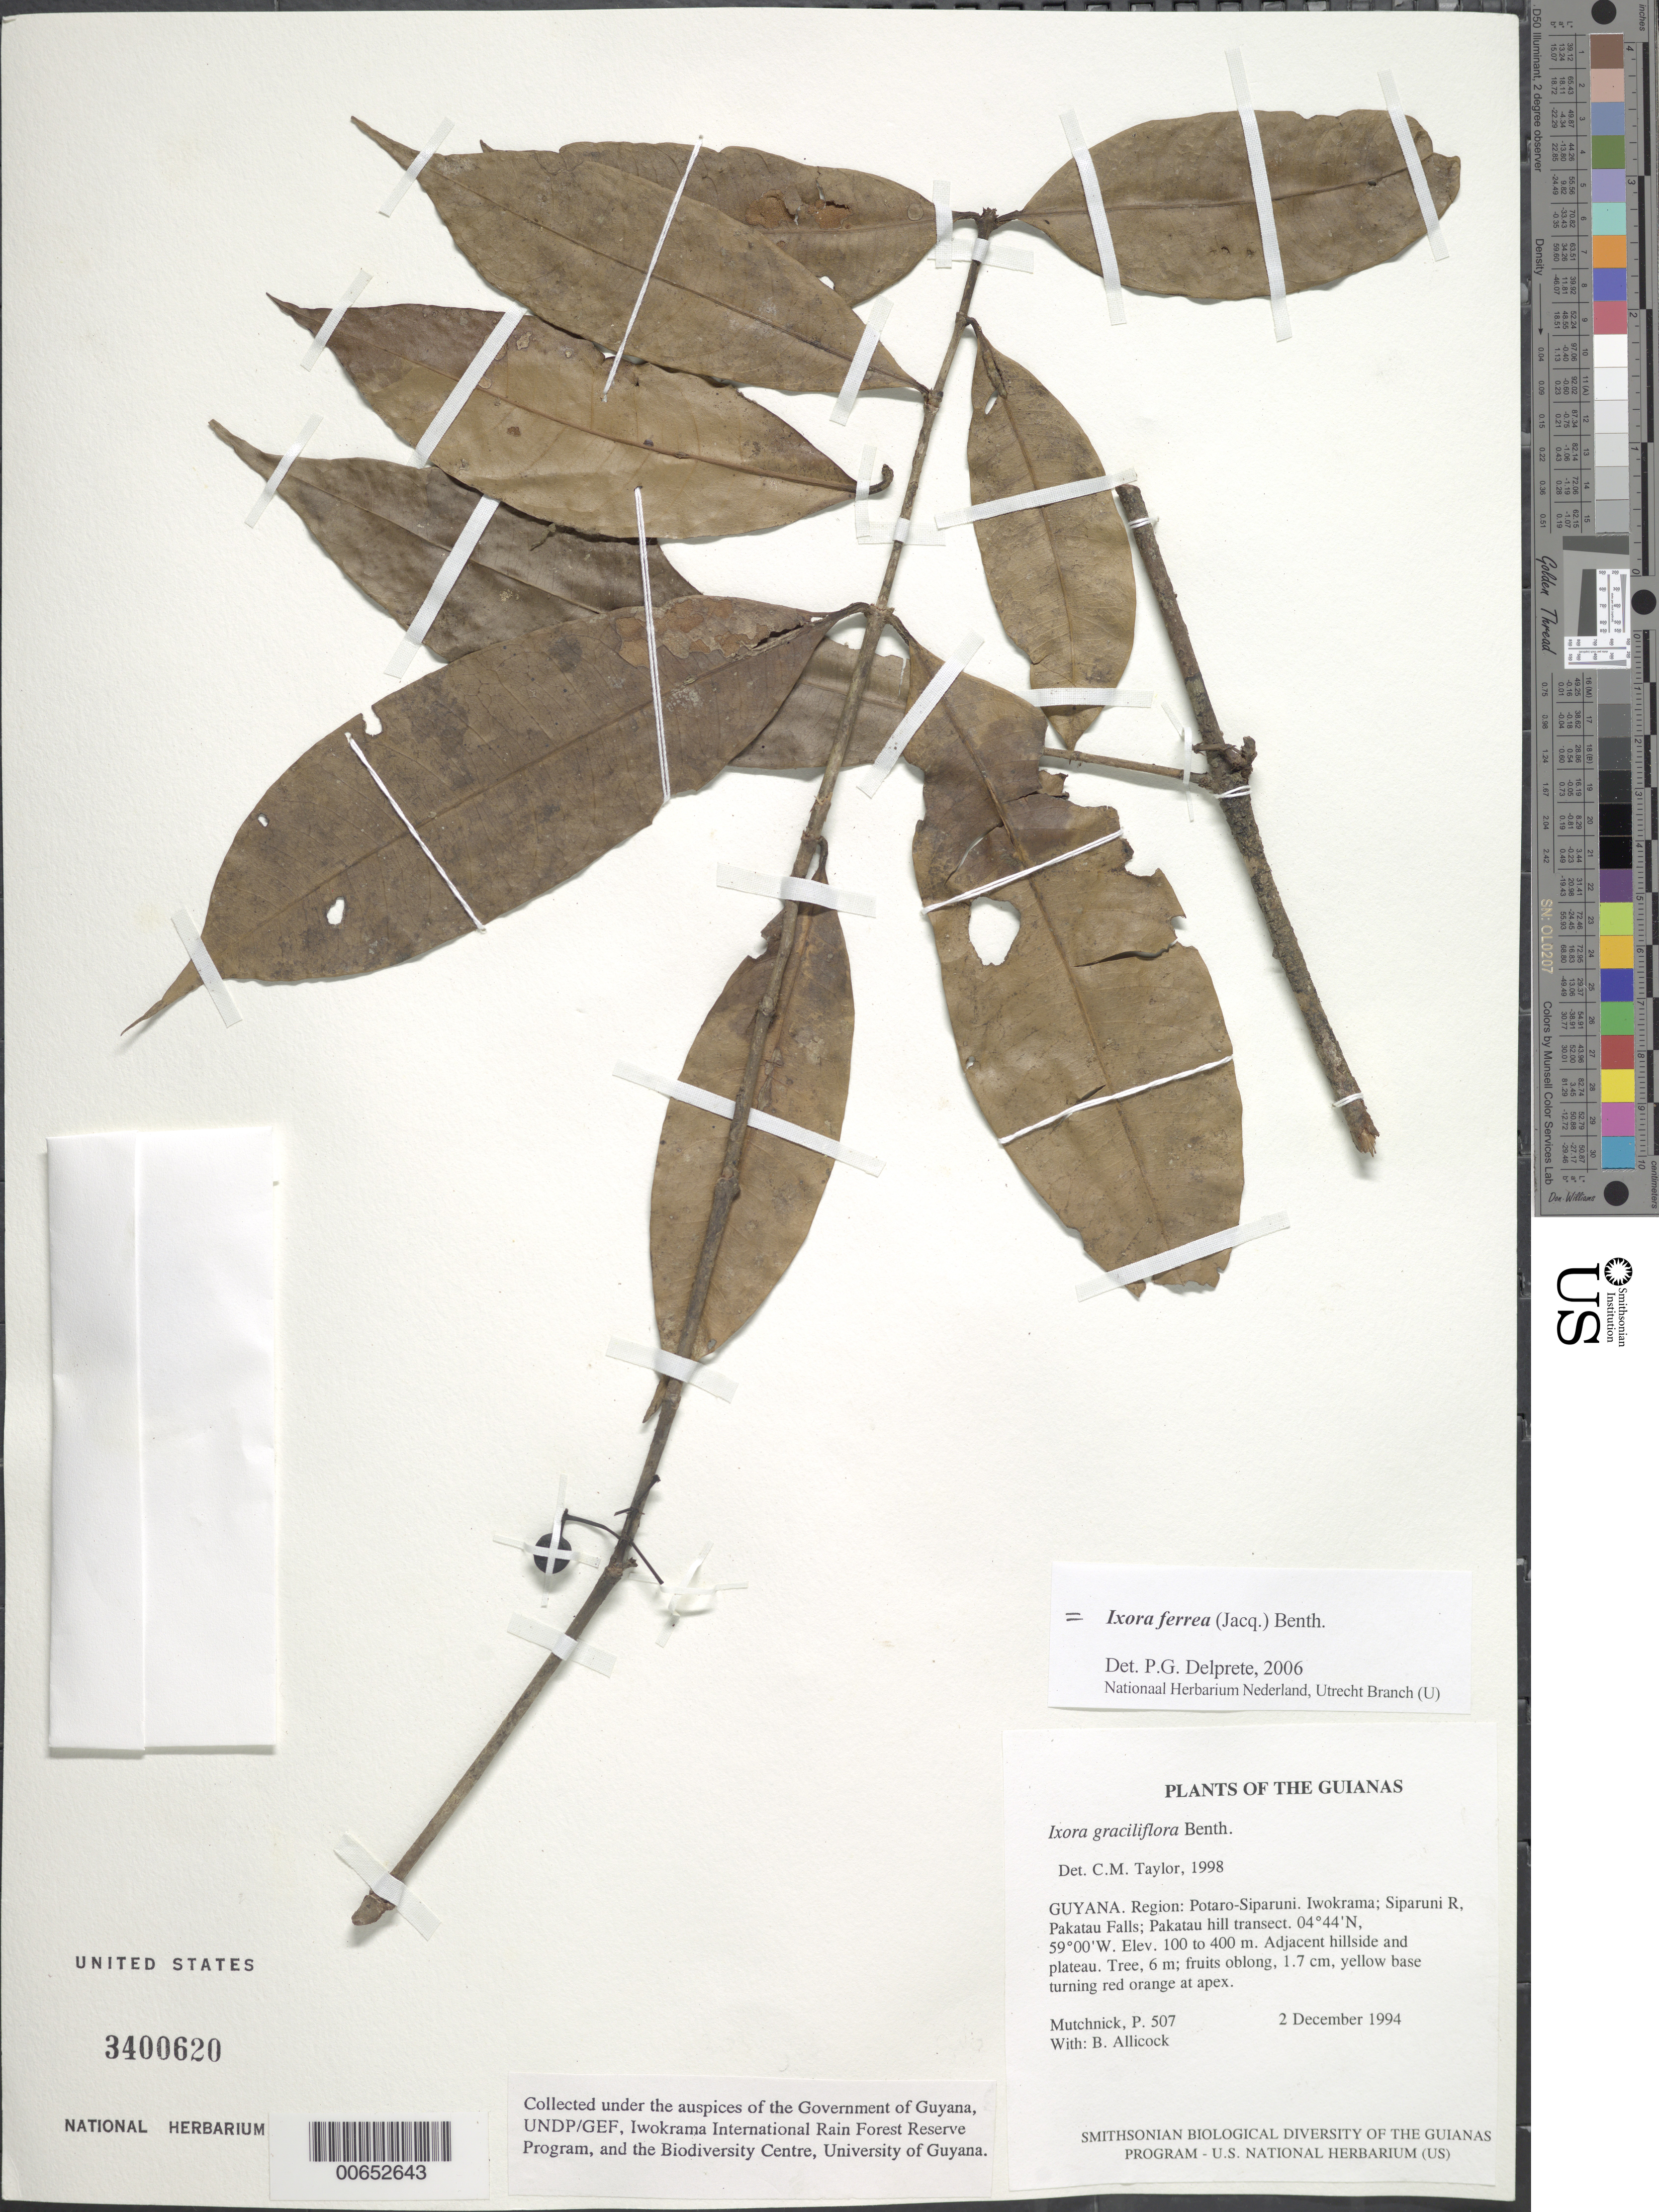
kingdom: Plantae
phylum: Tracheophyta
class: Magnoliopsida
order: Gentianales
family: Rubiaceae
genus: Ixora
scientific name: Ixora ferrea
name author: (Jacq.) Benth.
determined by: Delprete, P. G., Herb. de Guyane Cay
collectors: P. Mutchnick & B. Allicock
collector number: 507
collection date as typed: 2 December 1994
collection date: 1994-12-02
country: Guyana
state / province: Potaro-Siparuni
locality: Iwokrama; Siparuni R, Pakatau Falls; Pakatau hill transect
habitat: Adjacent hillside and plateau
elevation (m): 100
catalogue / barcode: US 3400620